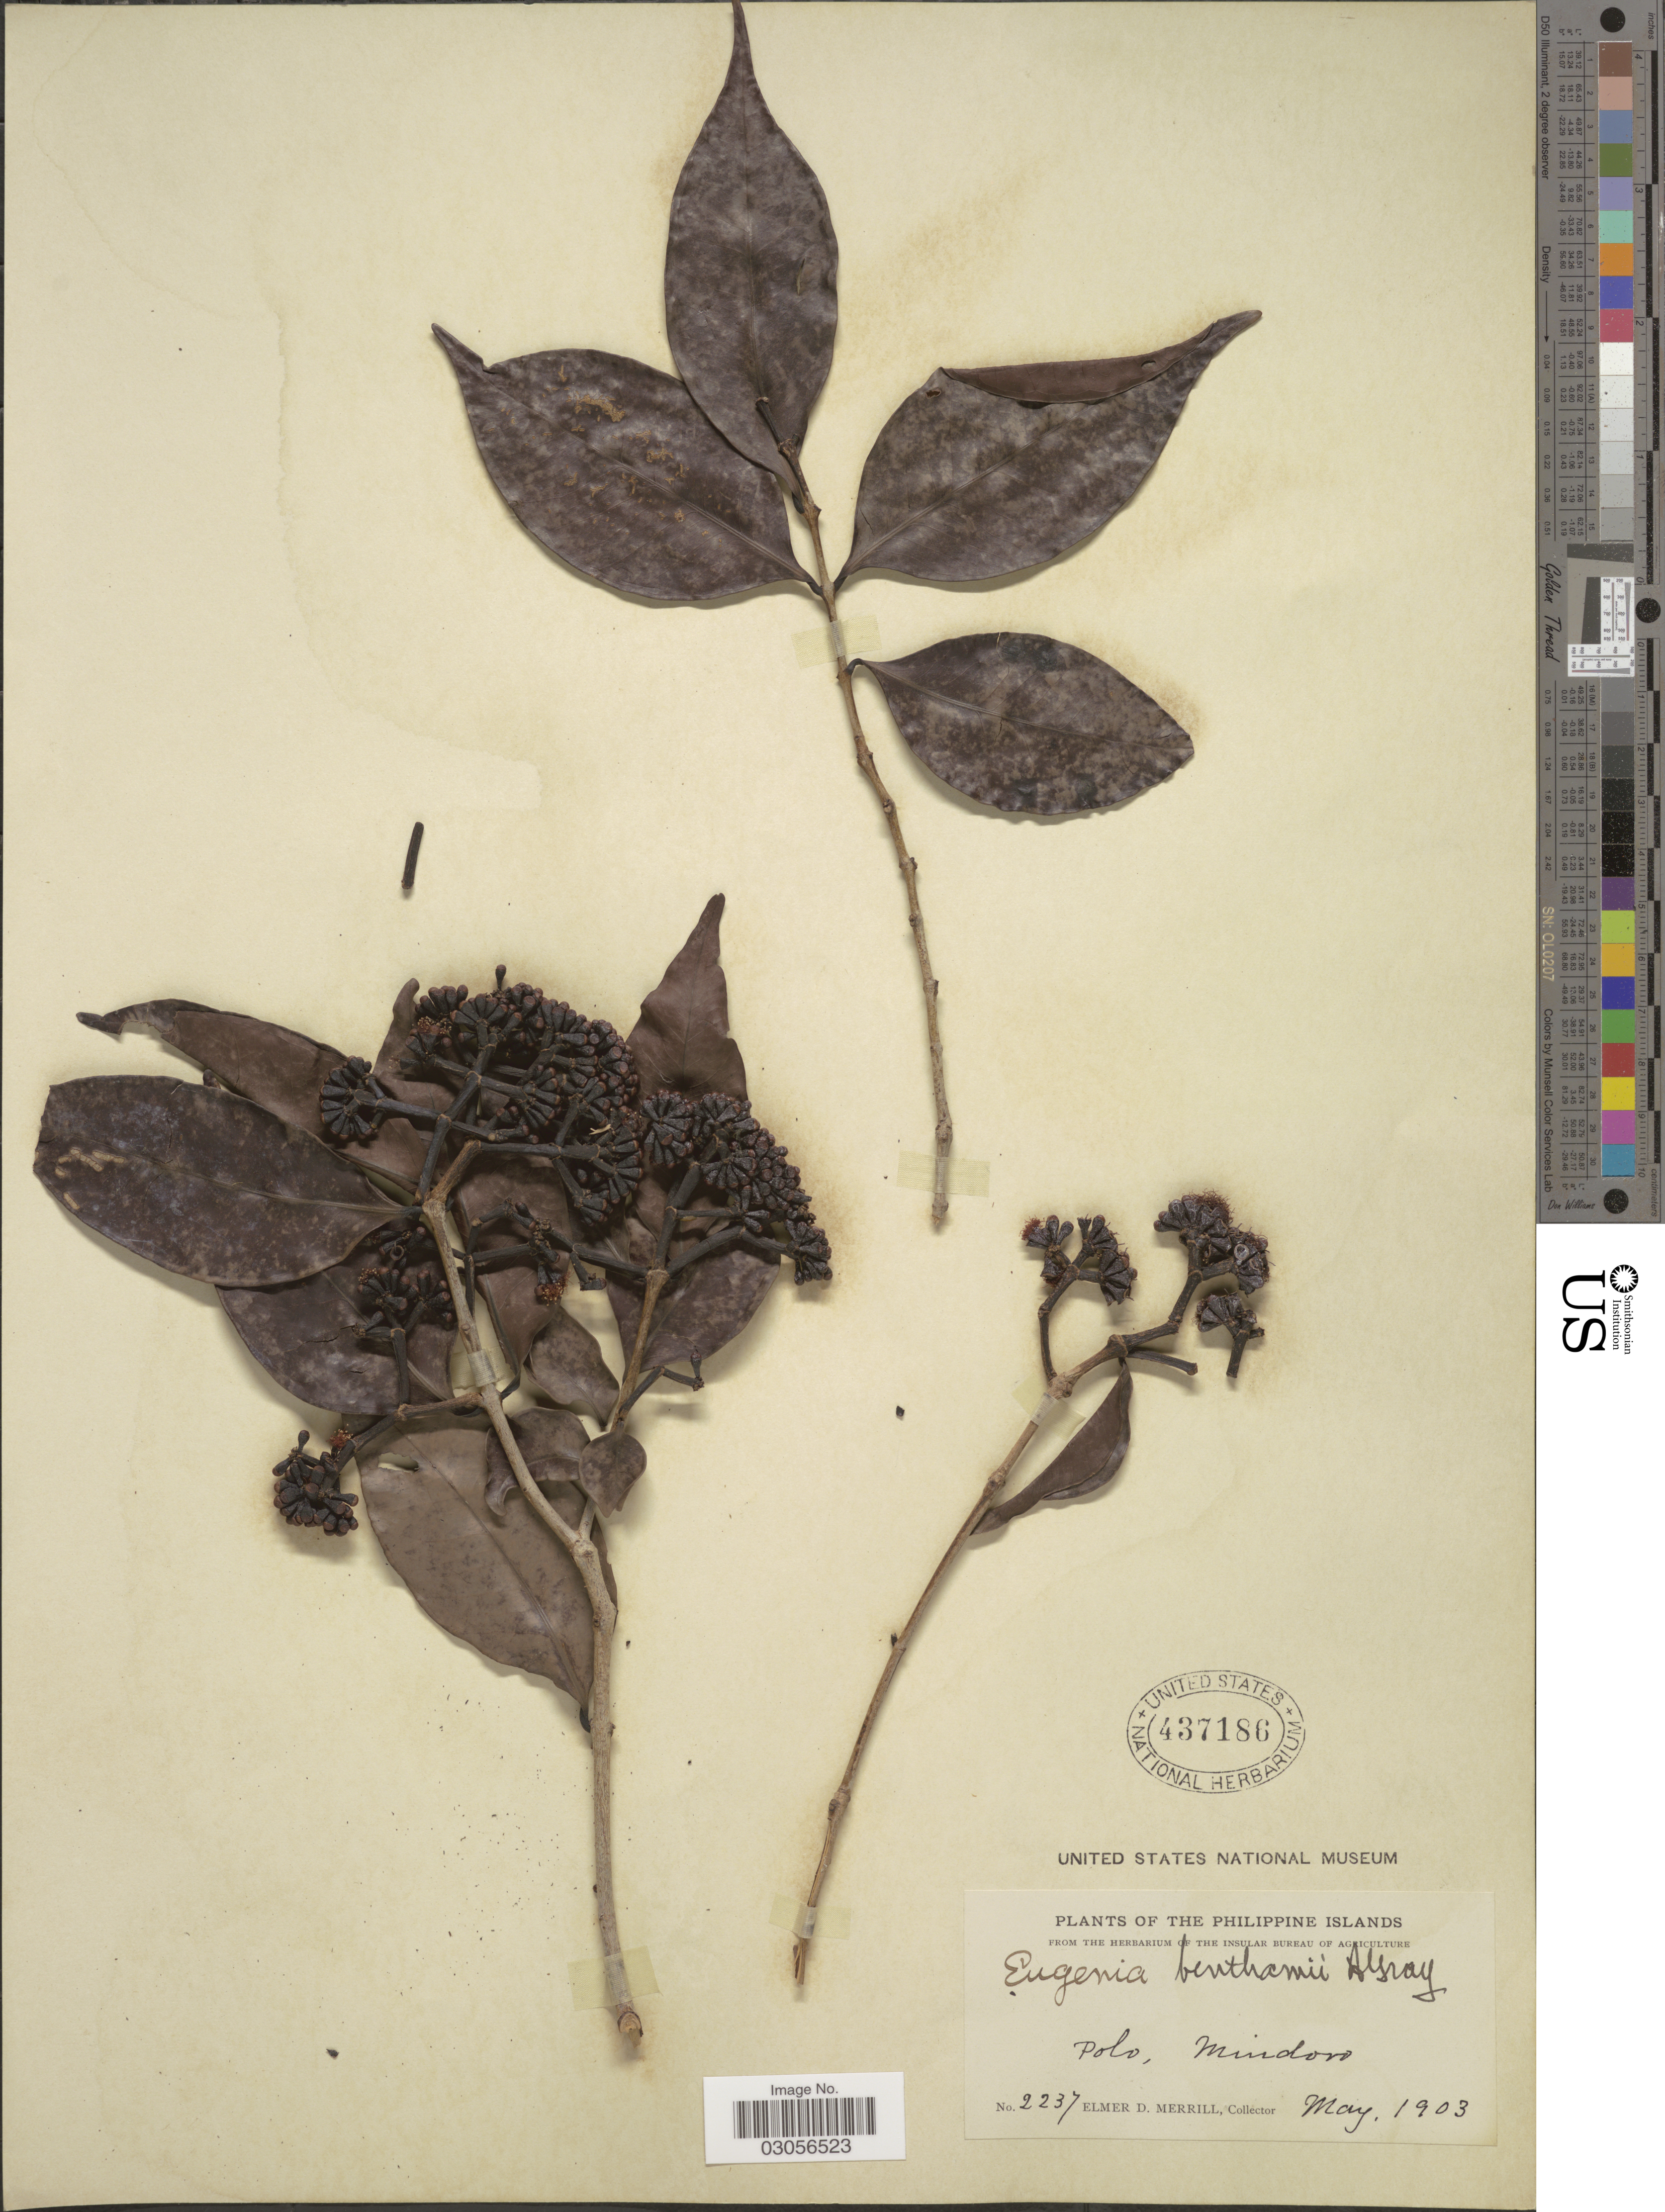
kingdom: Plantae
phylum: Tracheophyta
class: Magnoliopsida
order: Myrtales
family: Myrtaceae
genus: Syzygium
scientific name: Syzygium nitidum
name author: Benth.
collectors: E. D. Merrill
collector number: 2237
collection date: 1903-05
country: Philippines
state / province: Mimaropa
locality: The Philippine Islands, Polo, Mindoro.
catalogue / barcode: US 437186